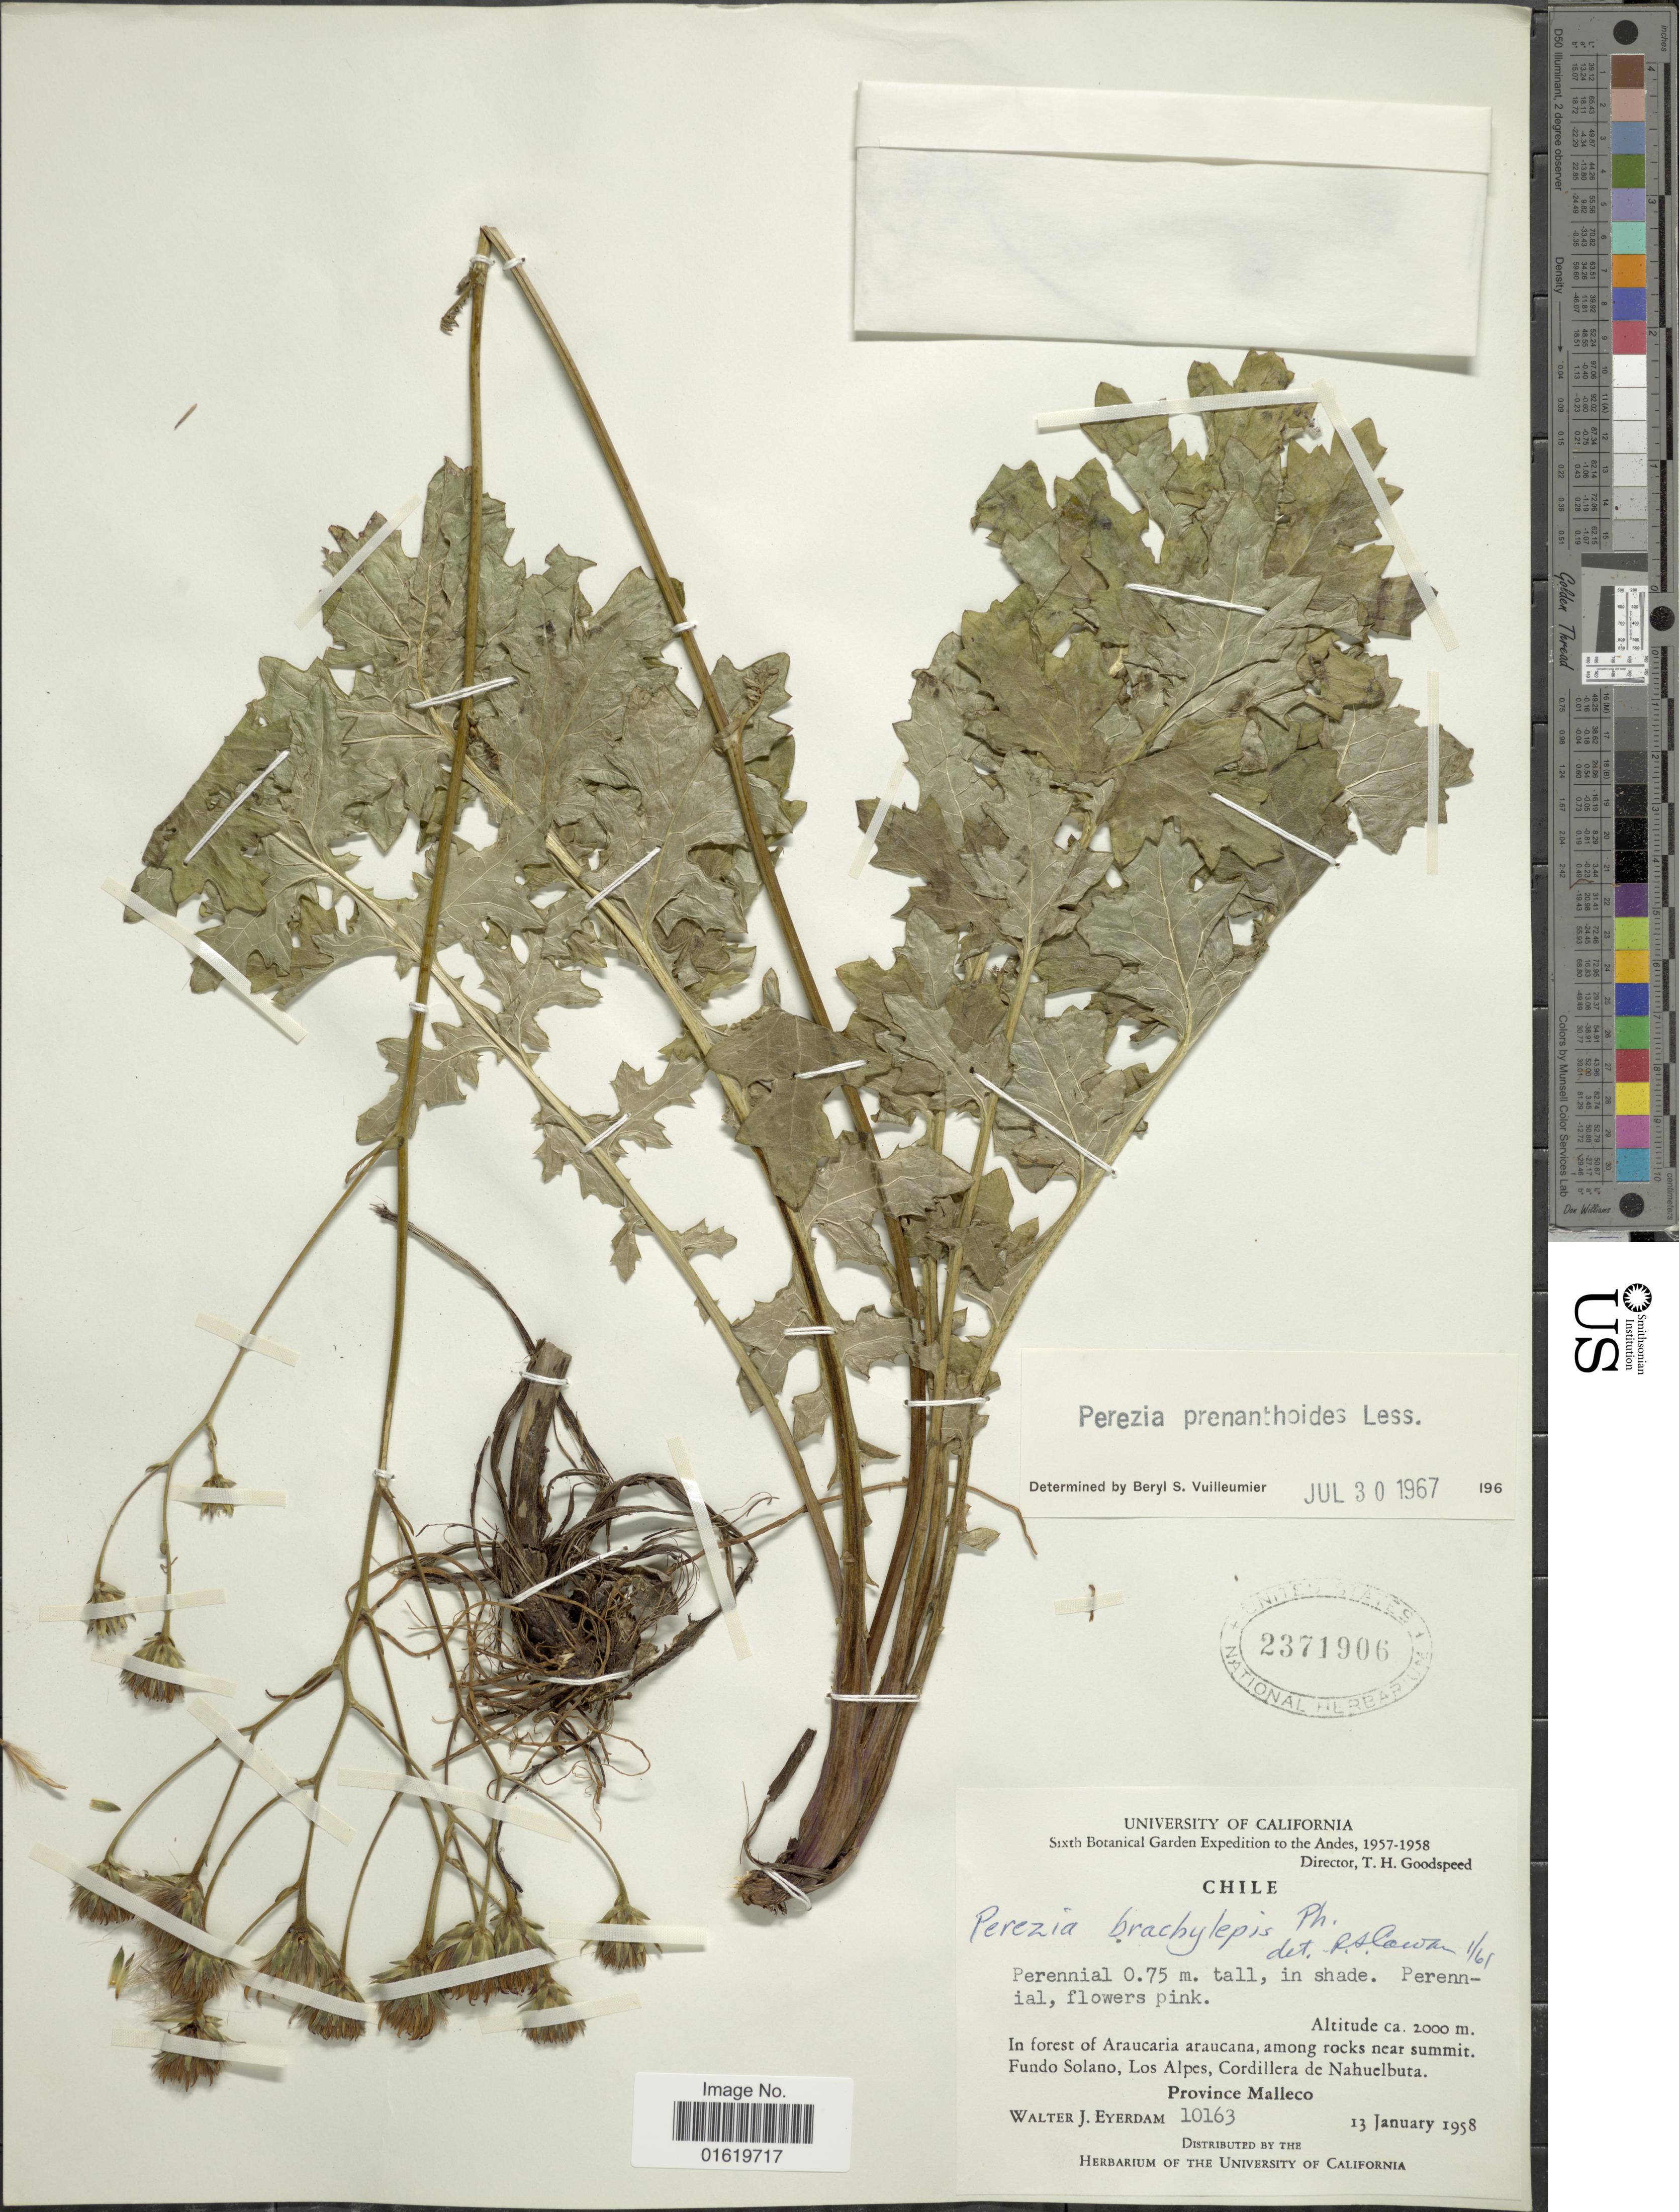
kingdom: Plantae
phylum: Tracheophyta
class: Magnoliopsida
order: Asterales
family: Asteraceae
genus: Perezia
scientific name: Perezia prenanthoides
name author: Less.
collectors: W. J. Eyerdam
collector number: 10163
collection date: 1958-01-13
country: Chile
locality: In forest of Araucaria araucana, among rocks near summit. Fundo Solano, Los Alpes, Cordillera de Nahuelbuta. Province Malleco.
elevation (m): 2000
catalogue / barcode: US 2371906